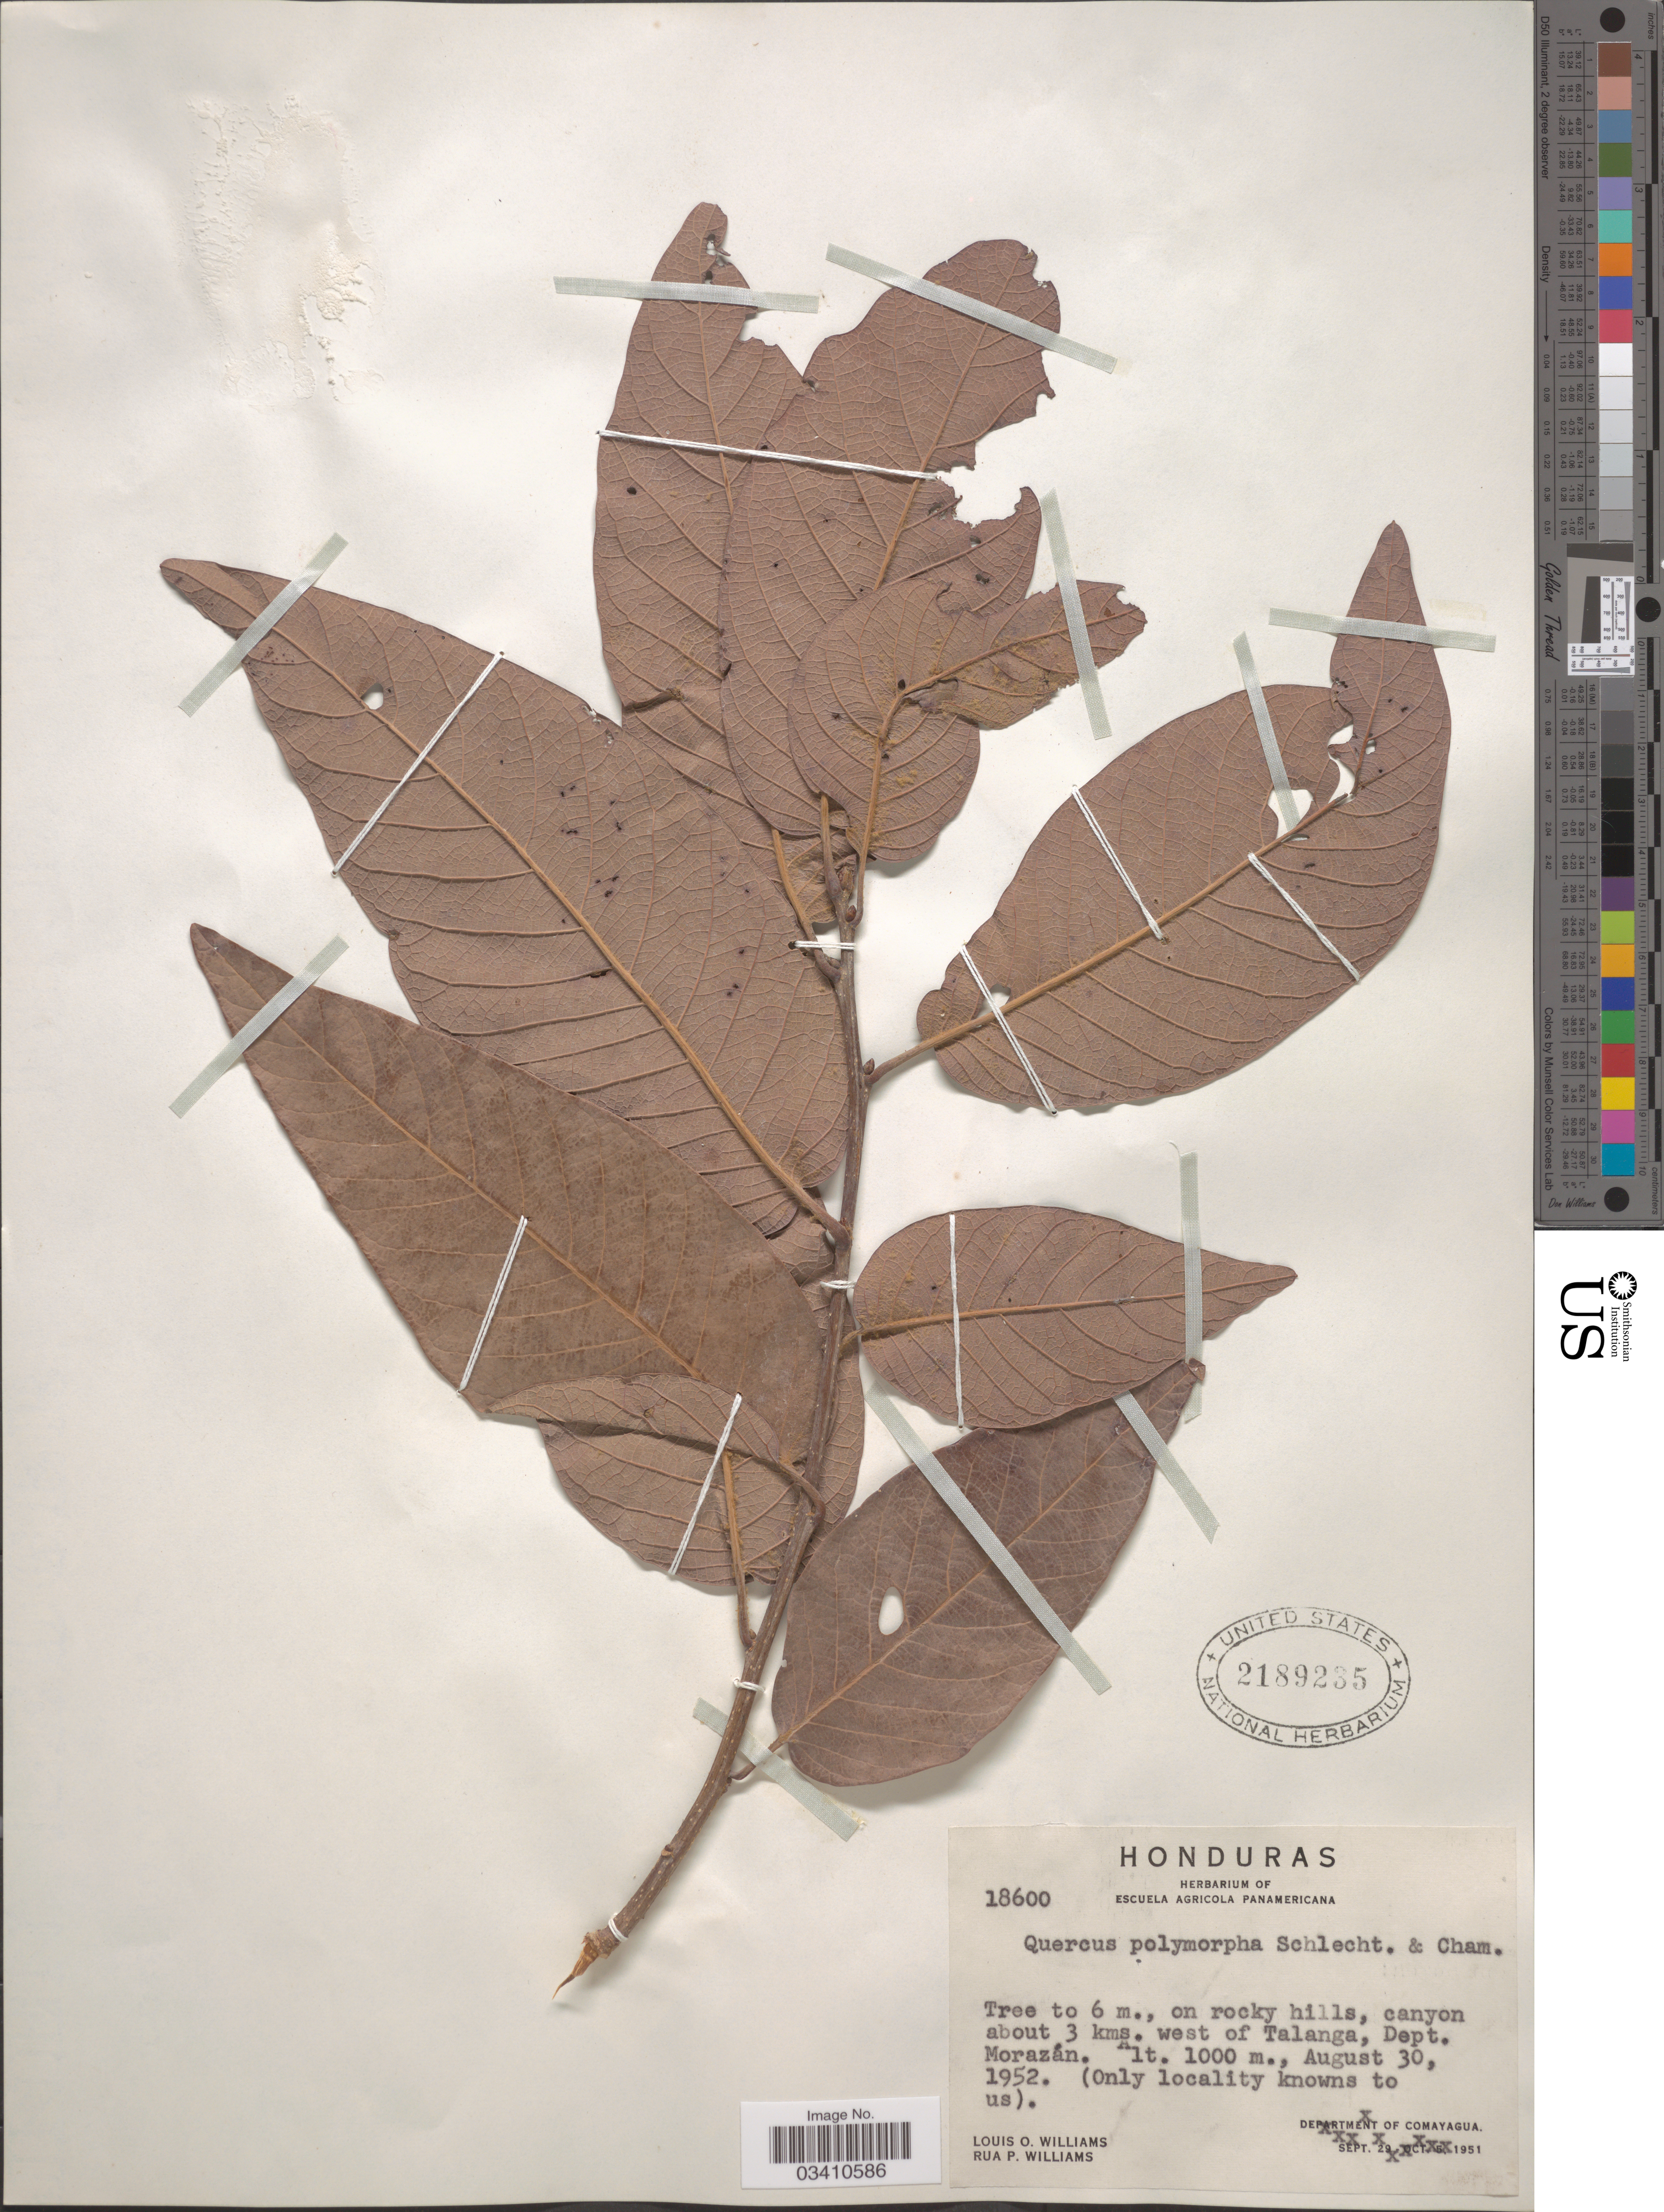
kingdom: Plantae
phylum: Tracheophyta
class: Magnoliopsida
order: Fagales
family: Fagaceae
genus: Quercus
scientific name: Quercus polymorpha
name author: Schltdl. & Cham.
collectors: L. O. Williams & R. P. Williams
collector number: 18600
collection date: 1952-08-30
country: Honduras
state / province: Fco. Morazán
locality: Canyon about 3 kms. west of Talanga, Dept. Morazán.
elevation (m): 1000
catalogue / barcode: US 2189235